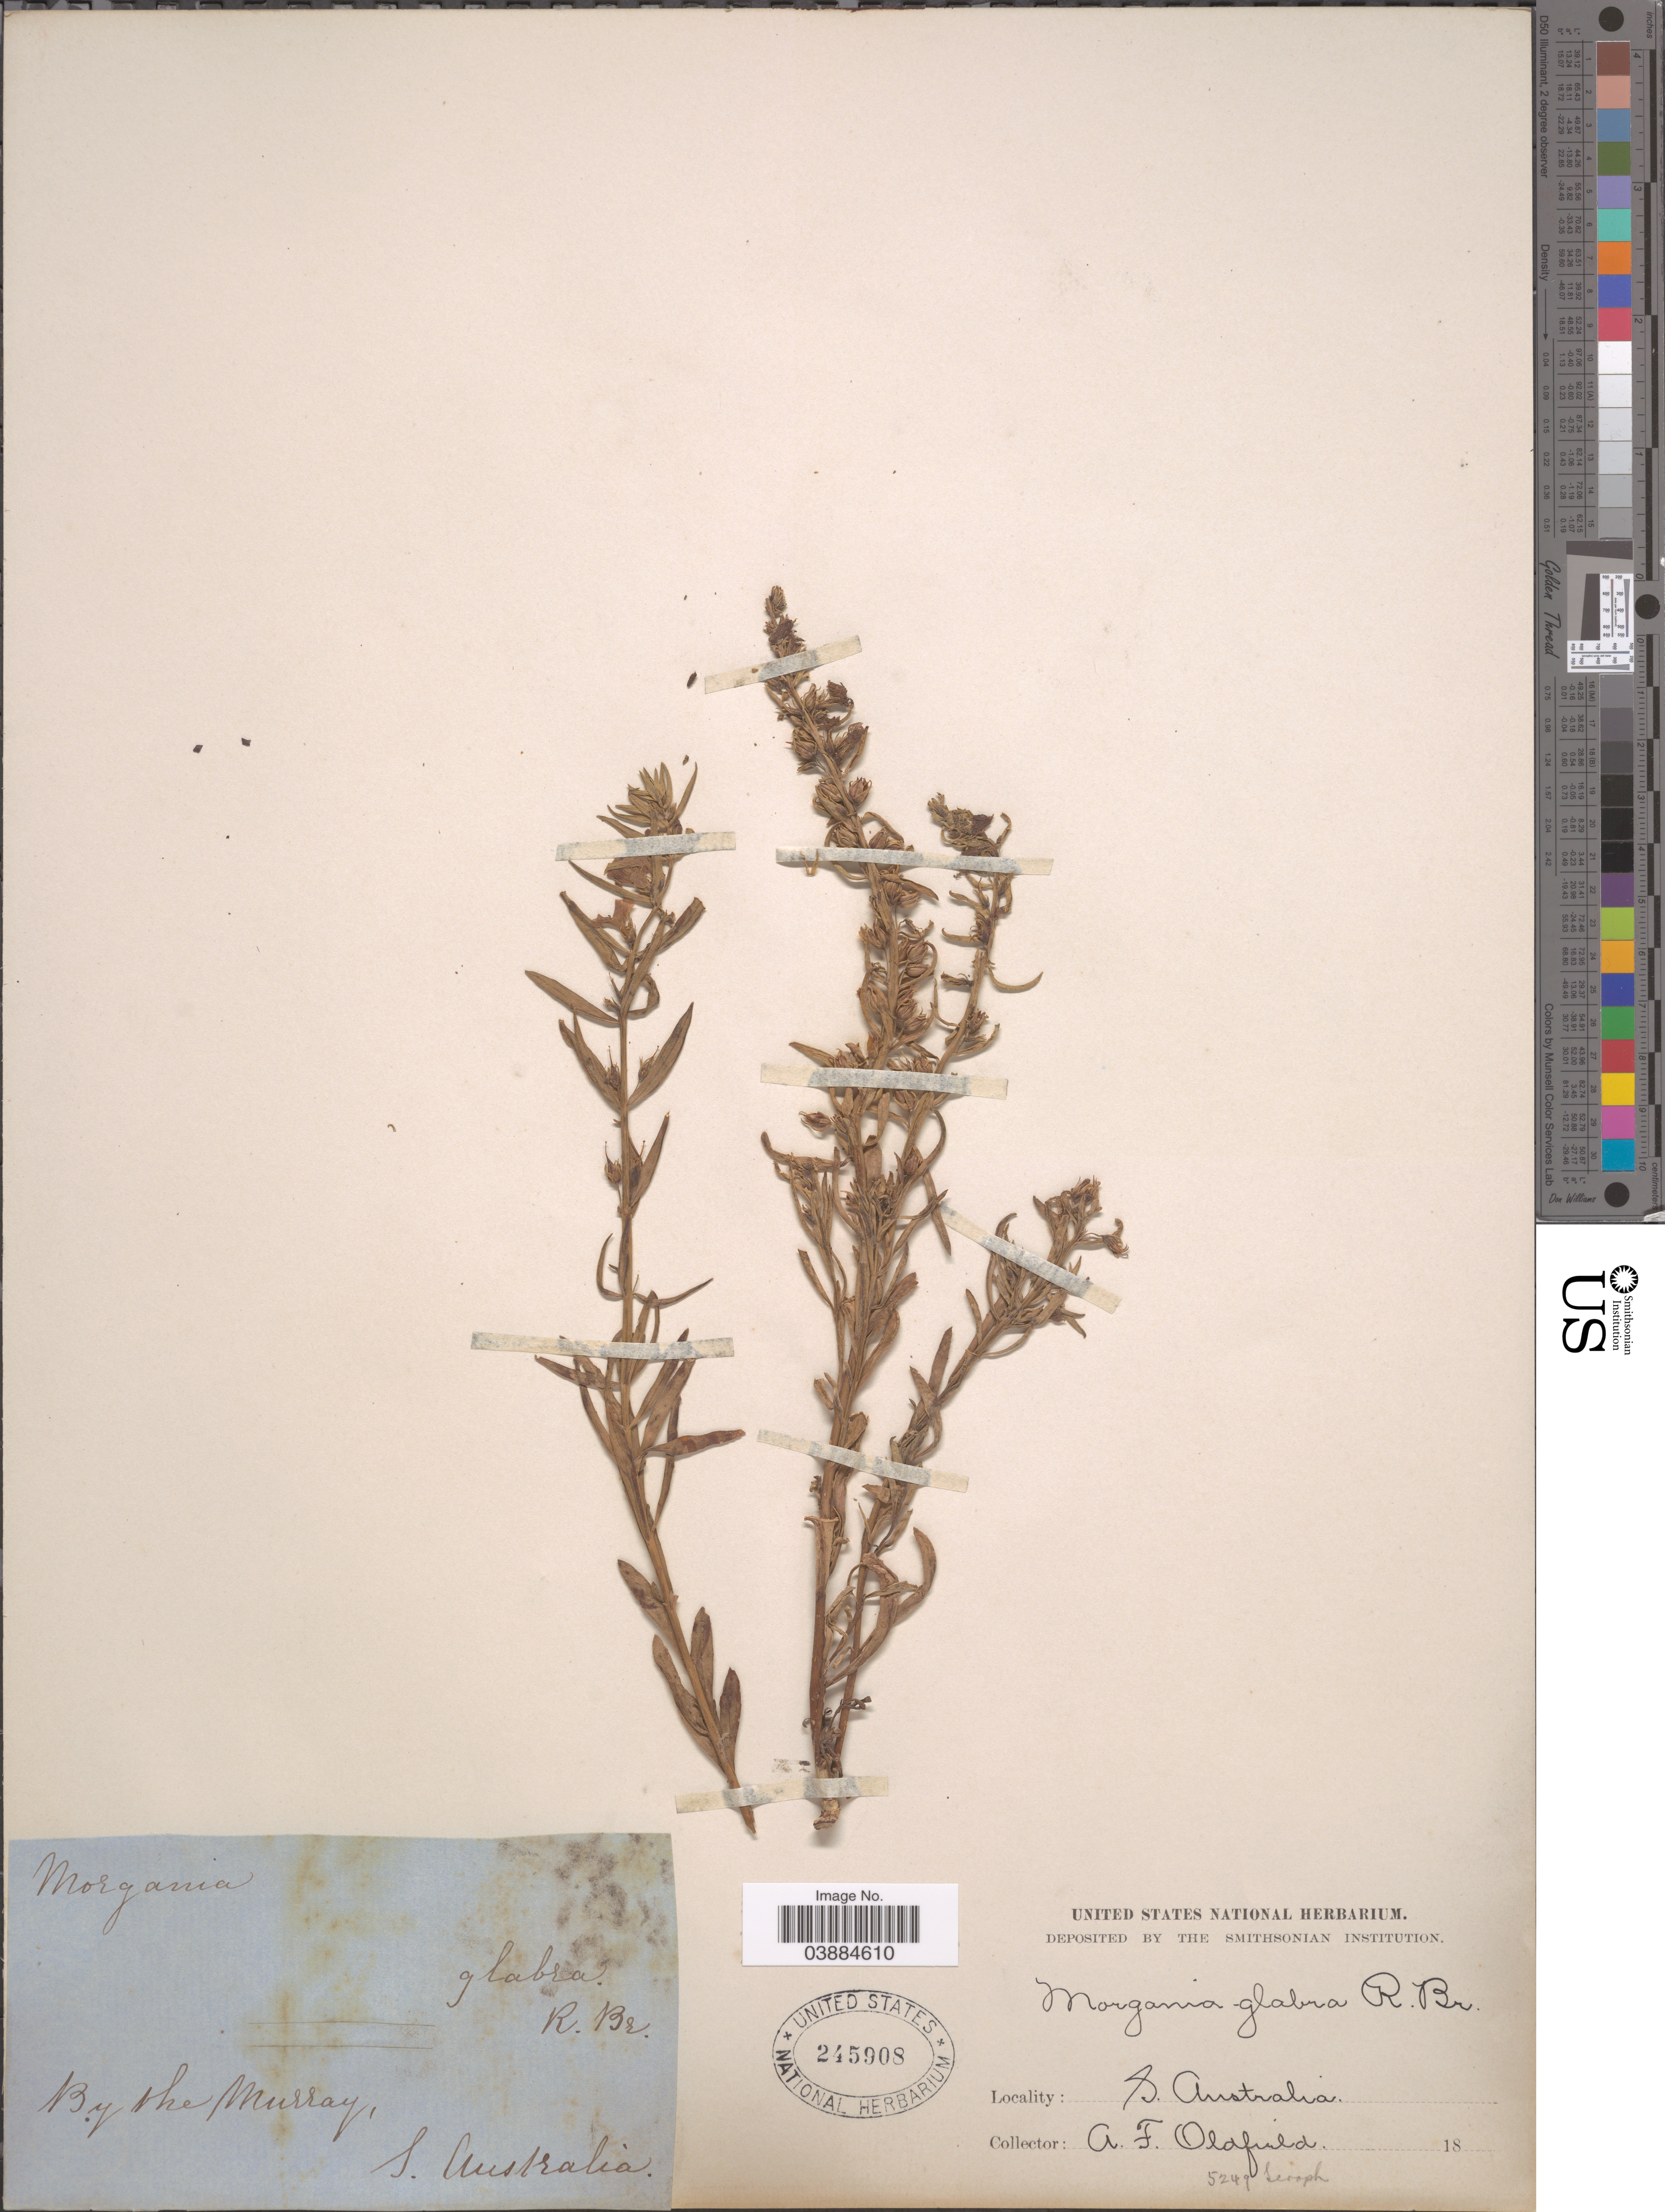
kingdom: Plantae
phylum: Tracheophyta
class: Magnoliopsida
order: Lamiales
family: Plantaginaceae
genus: Morgania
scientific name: Morgania glabra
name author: R. Br.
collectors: A. Oldfield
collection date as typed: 18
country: Australia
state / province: South Australia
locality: By the Murray.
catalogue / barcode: US 245908